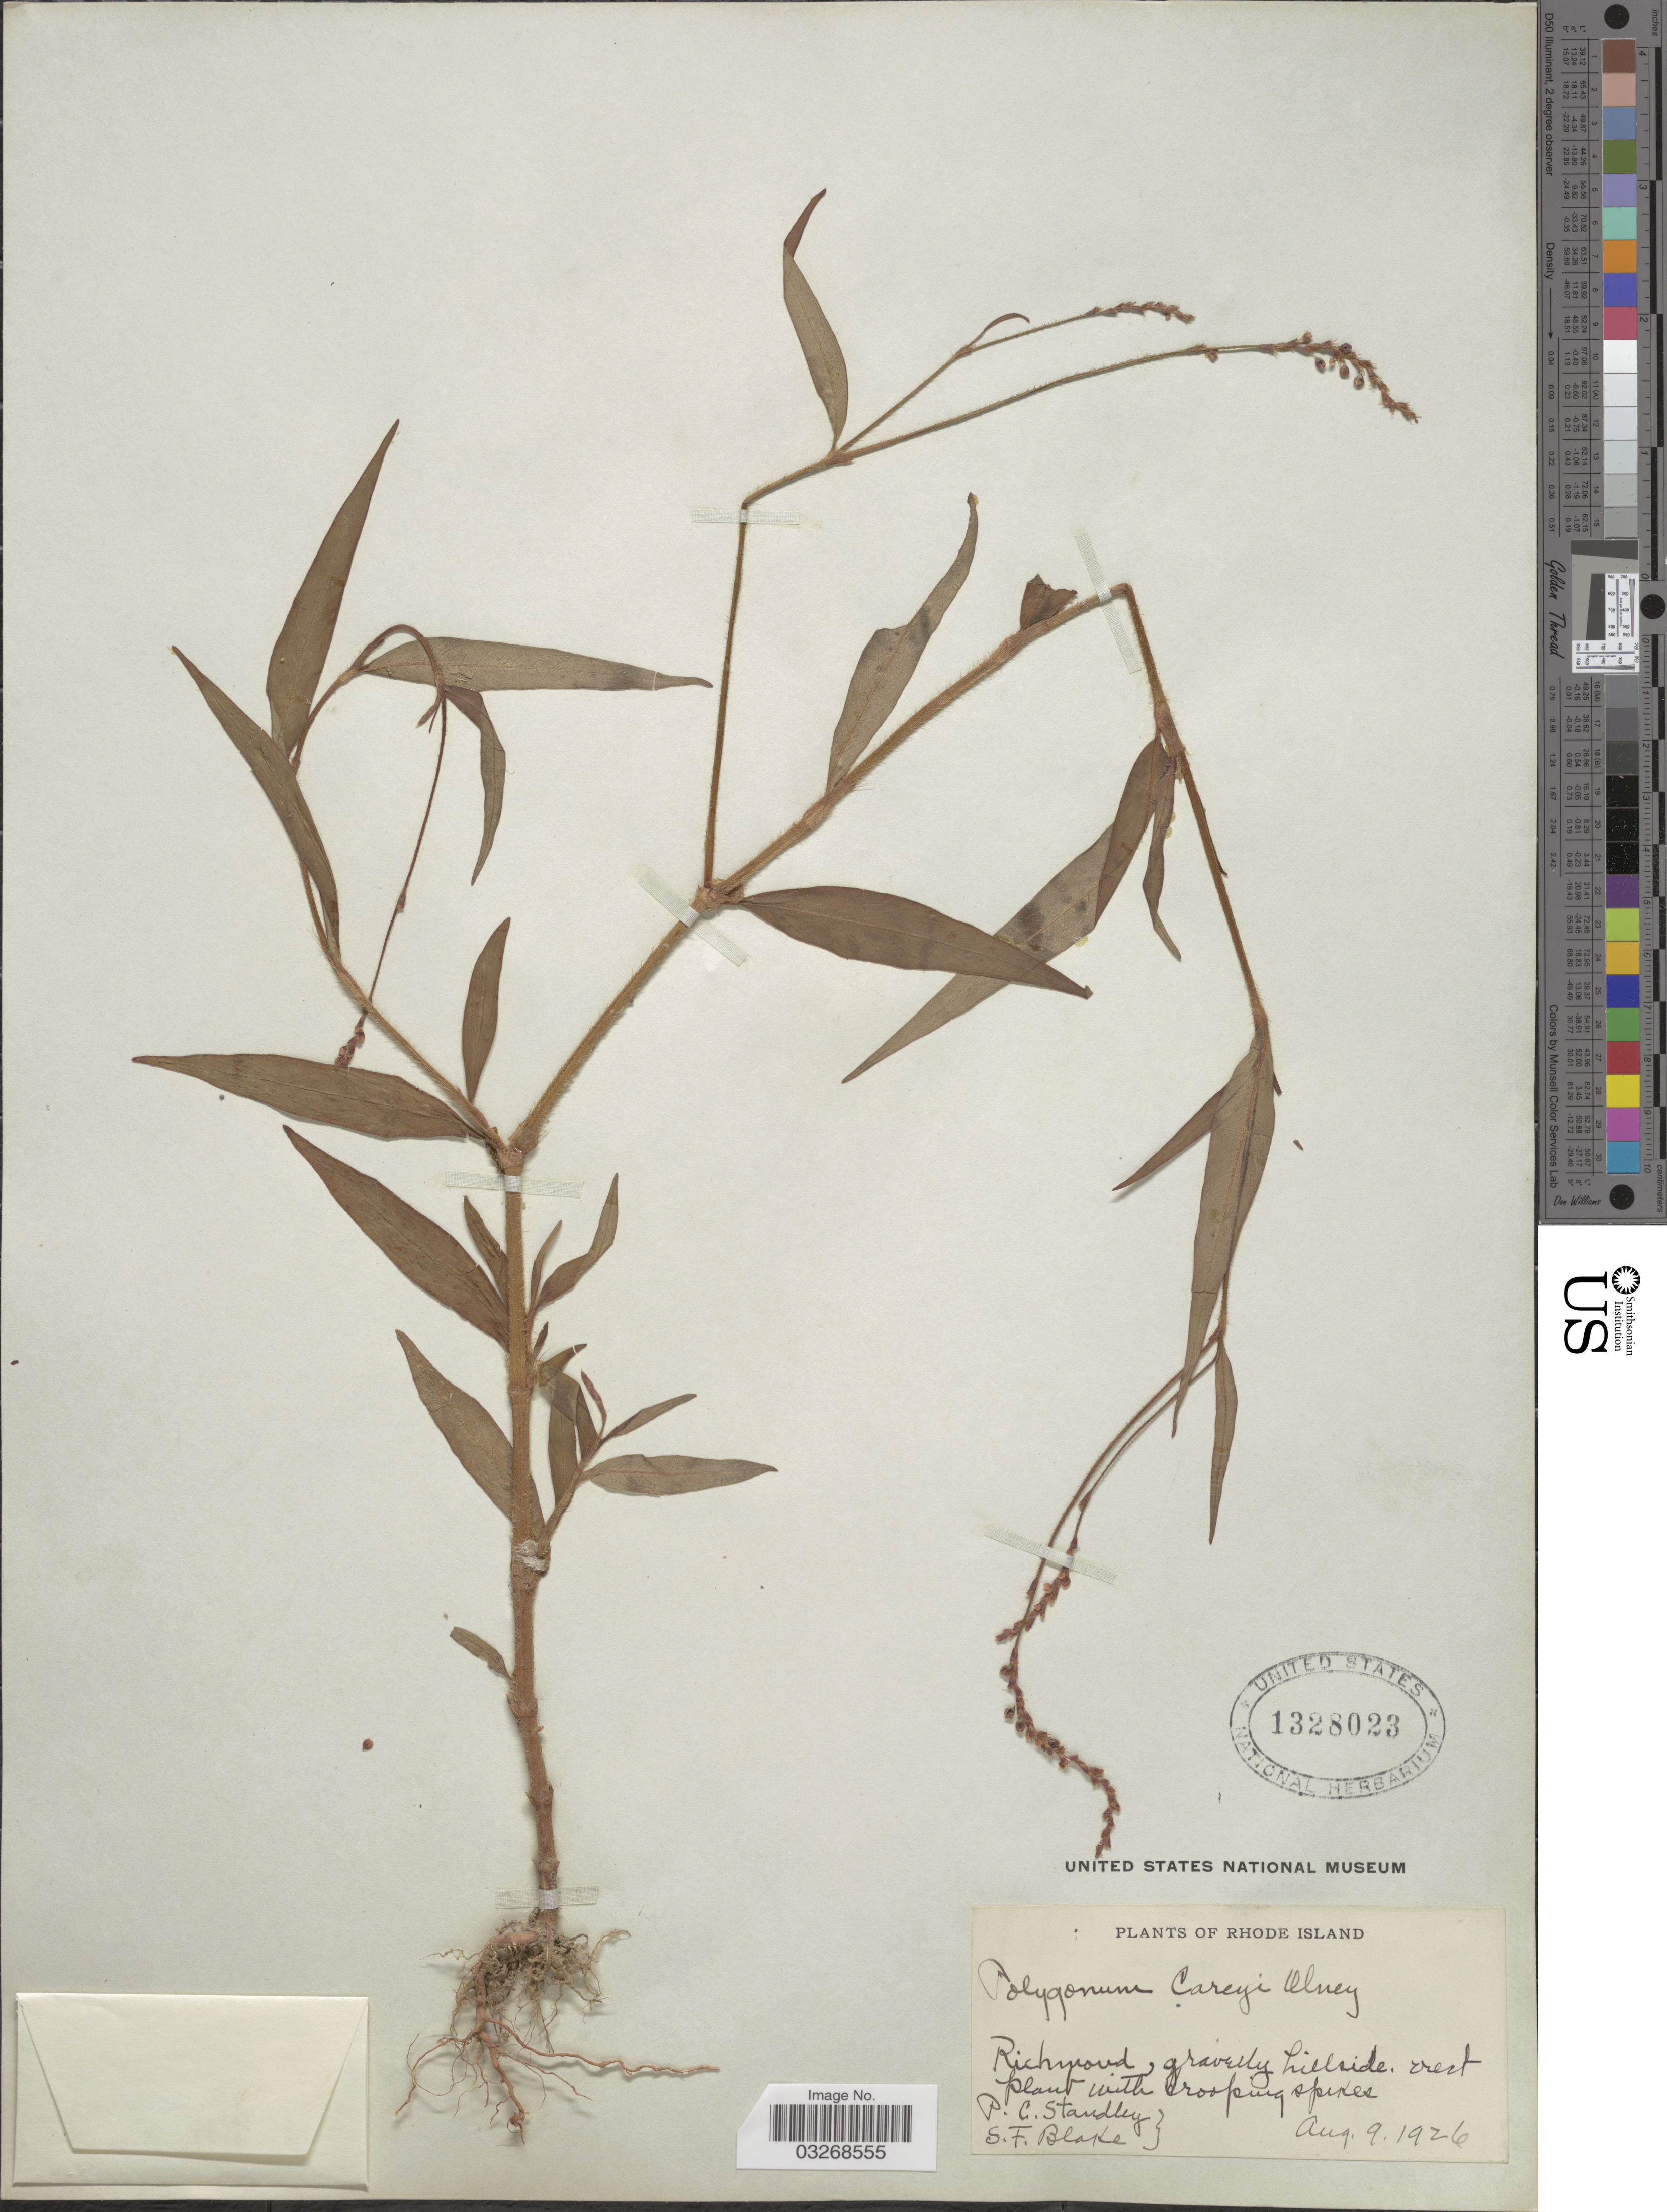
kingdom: Plantae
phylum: Tracheophyta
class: Magnoliopsida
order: Caryophyllales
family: Polygonaceae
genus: Persicaria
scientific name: Persicaria careyi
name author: (Olney) Greene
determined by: Atha, D. E.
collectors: P. C. Standley & S. Blake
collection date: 1926-08-09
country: United States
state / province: Rhode Island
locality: Richmond, gravelly hillside.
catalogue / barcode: US 1328023